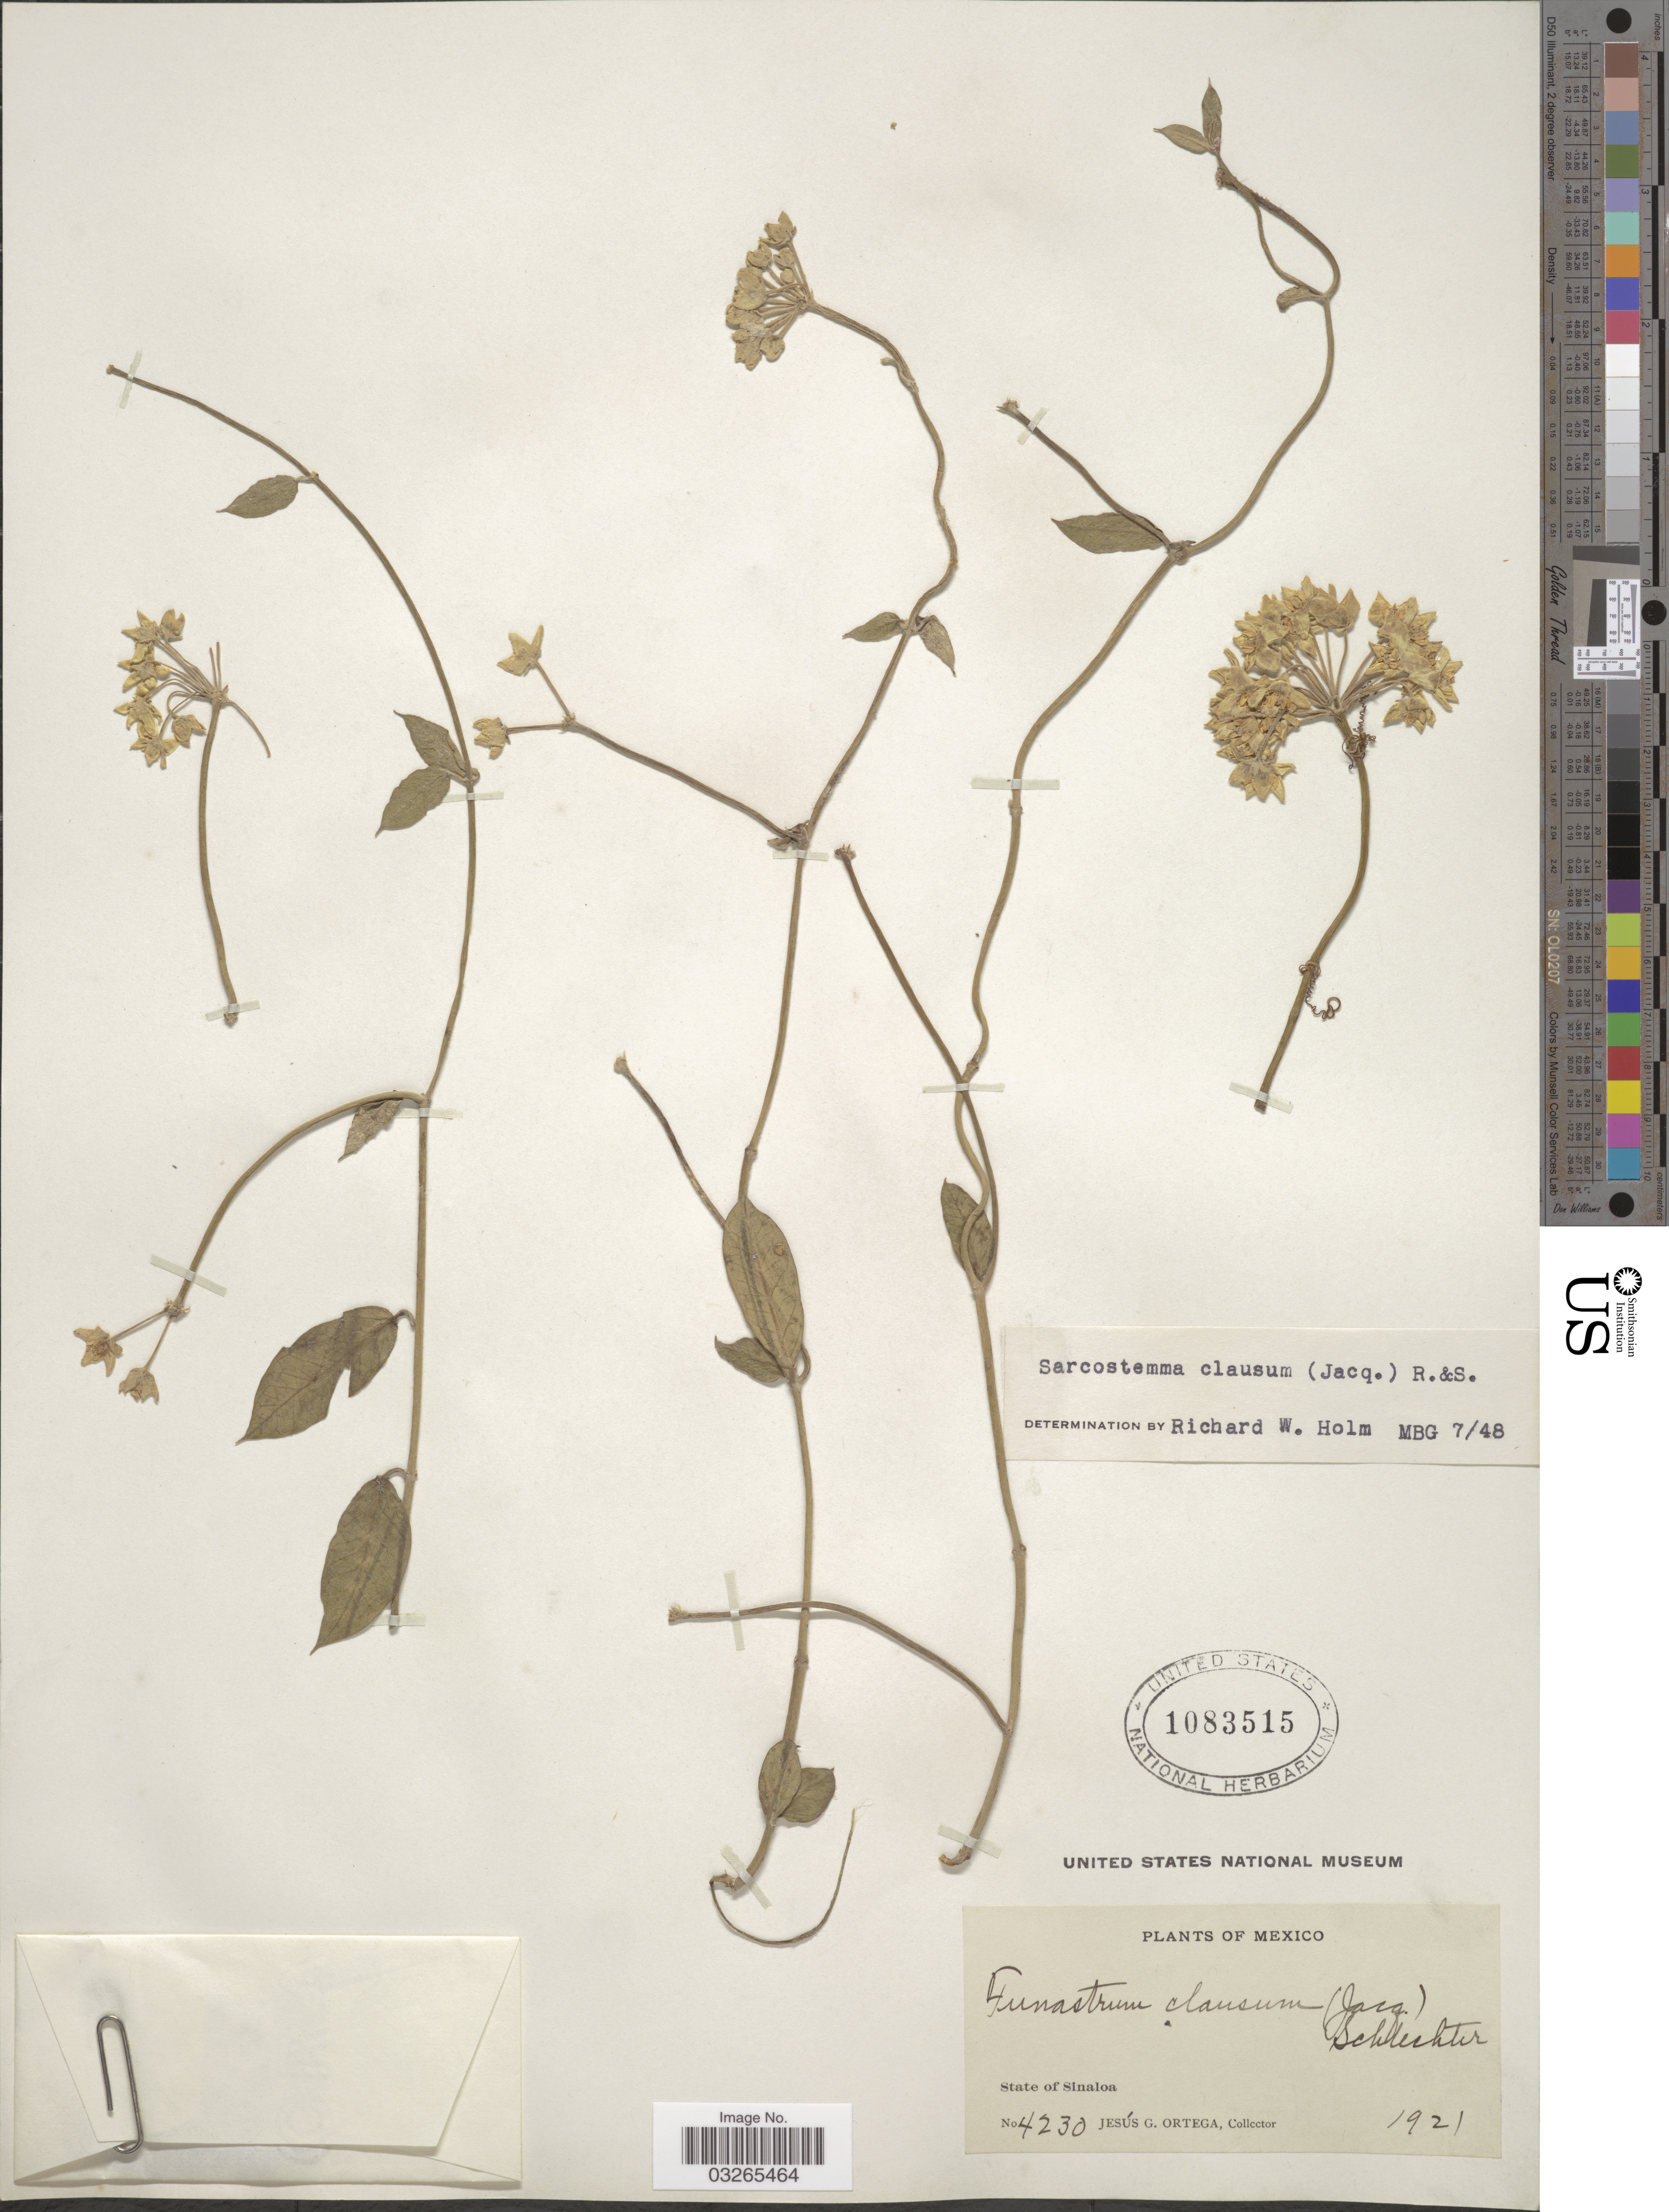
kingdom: Plantae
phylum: Tracheophyta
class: Magnoliopsida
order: Gentianales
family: Apocynaceae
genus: Sarcostemma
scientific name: Sarcostemma clausum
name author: (Jacq.) Schult.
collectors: J. Ortega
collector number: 4230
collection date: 1921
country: Mexico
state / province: Sinaloa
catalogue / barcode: US 1083515